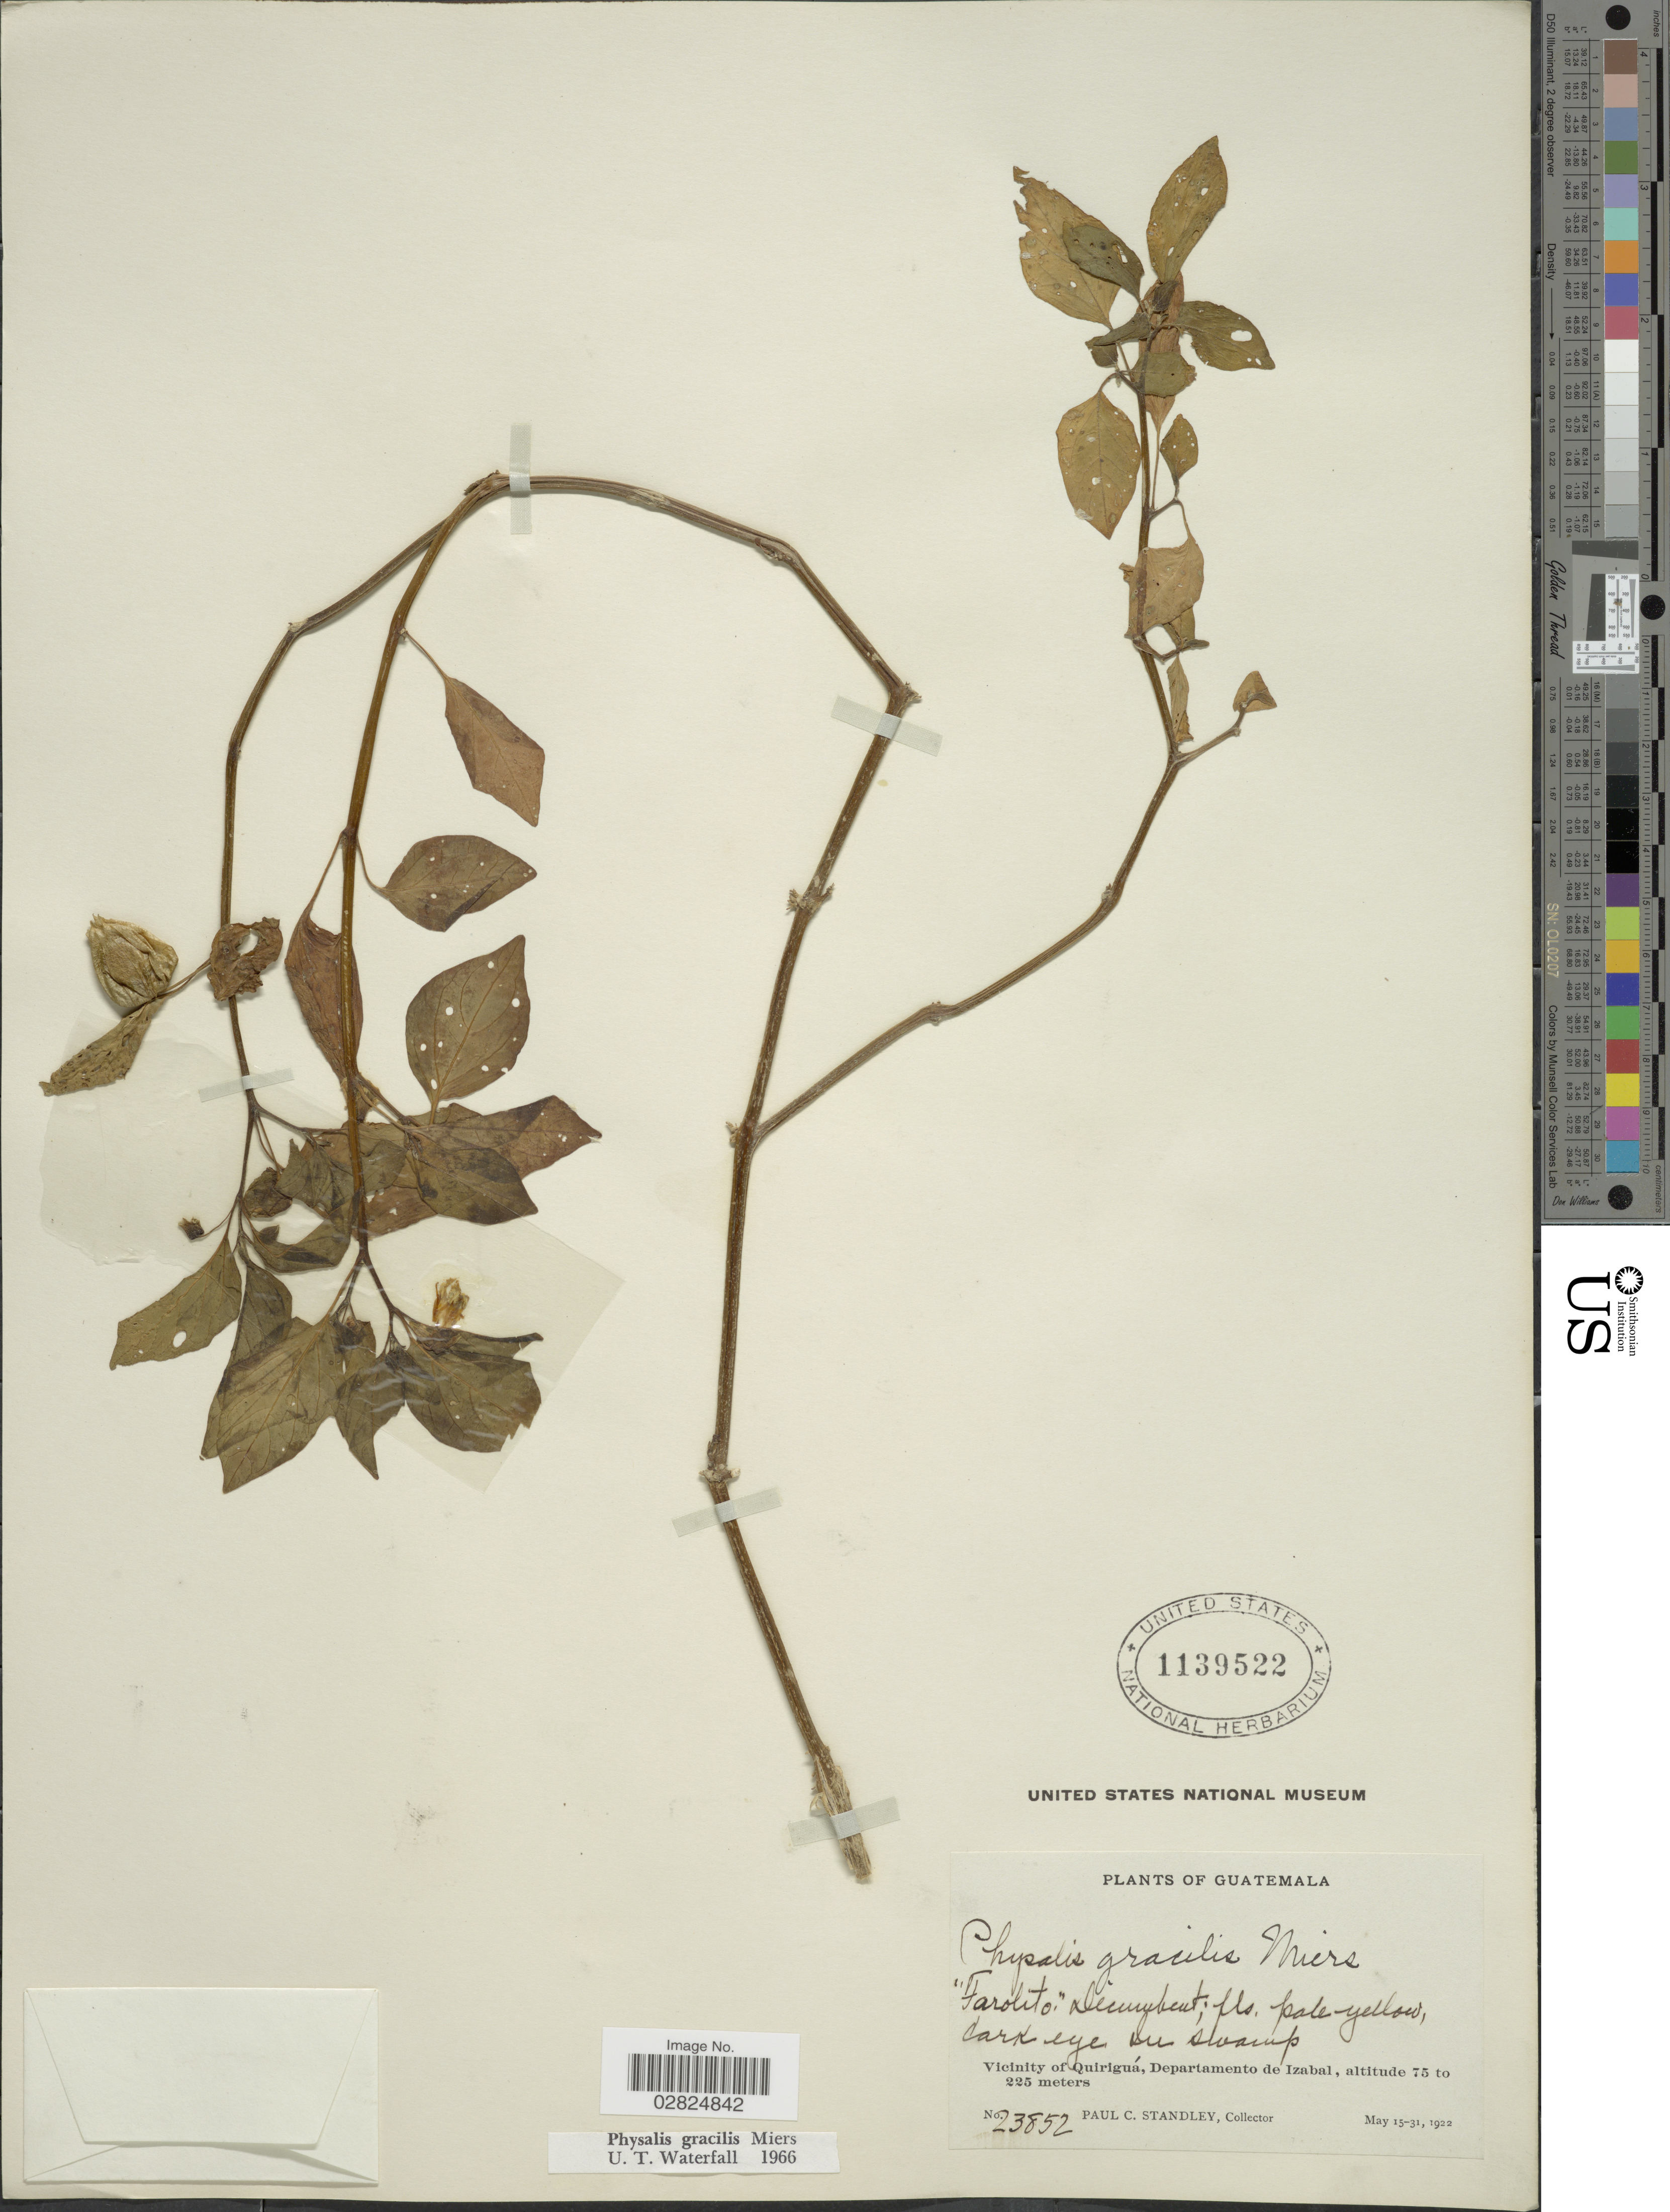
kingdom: Plantae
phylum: Tracheophyta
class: Magnoliopsida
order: Solanales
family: Solanaceae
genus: Physalis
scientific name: Physalis gracilis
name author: Miers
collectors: P. C. Standley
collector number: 23852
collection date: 1922-05-15/1922-05-31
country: Guatemala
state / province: Izabal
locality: Vicinity of Quiriguá, Department de Izabal.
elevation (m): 75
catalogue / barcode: US 1139522